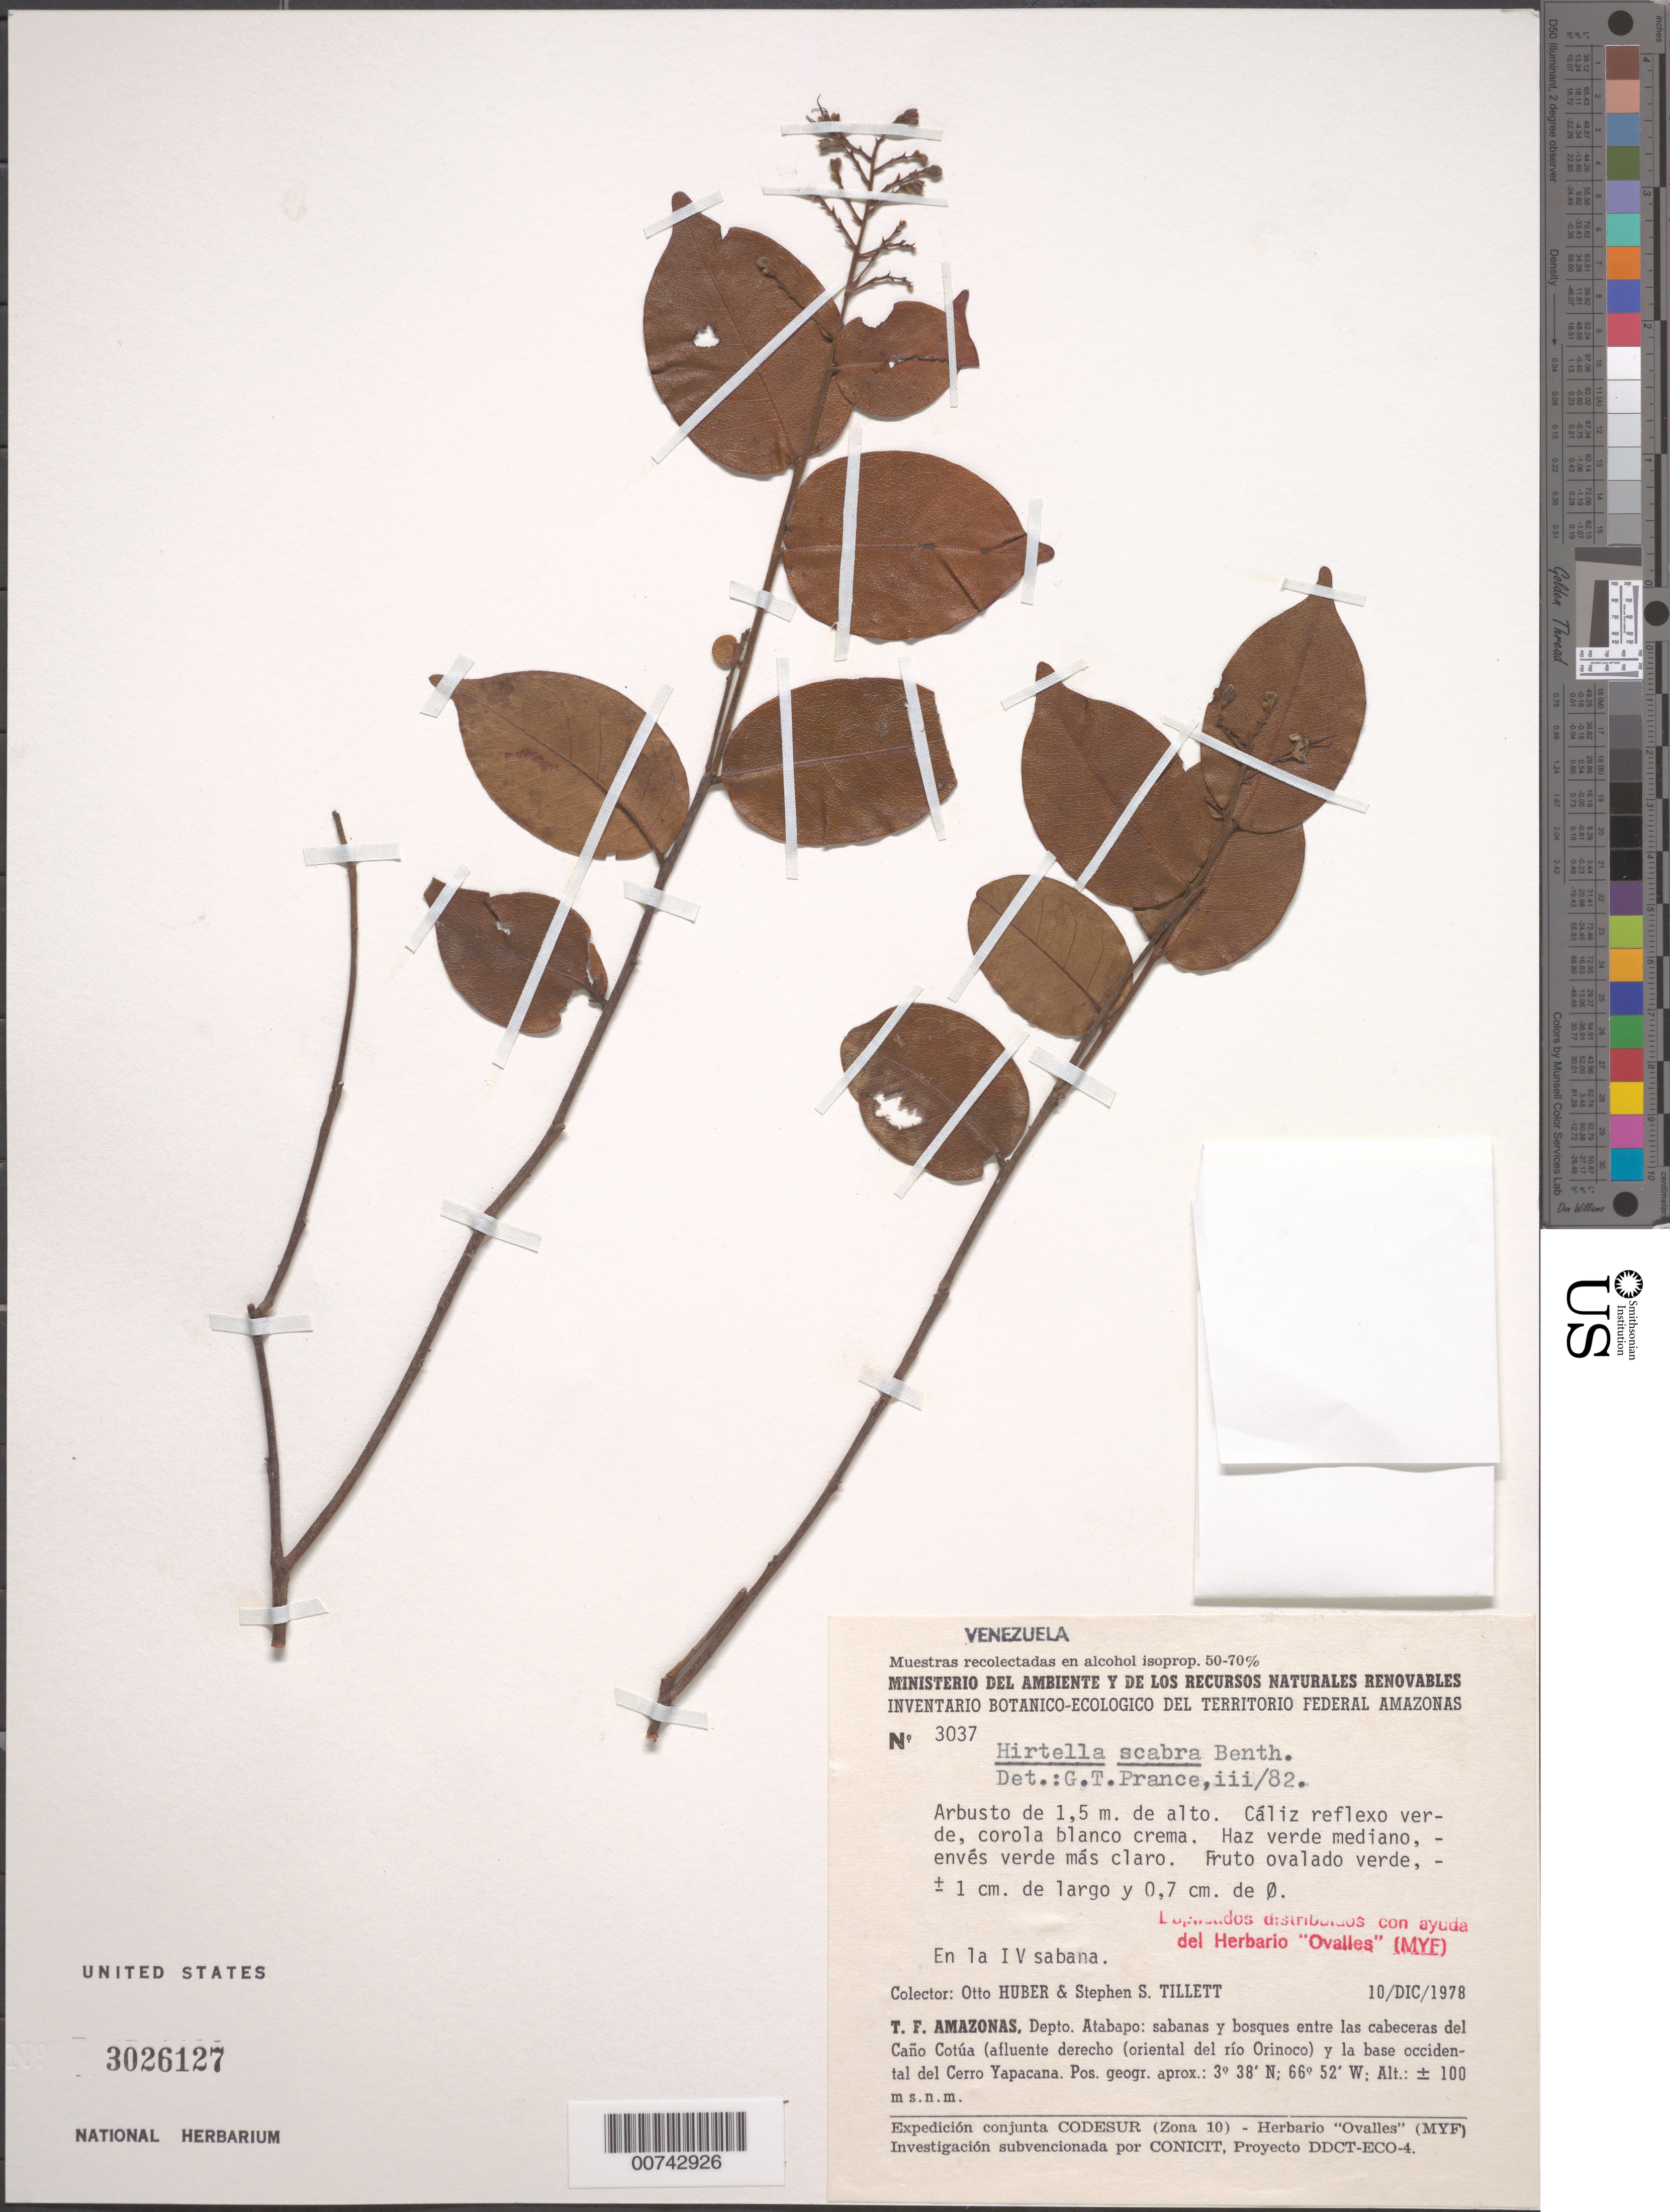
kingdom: Plantae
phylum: Tracheophyta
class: Magnoliopsida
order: Malpighiales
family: Chrysobalanaceae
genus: Hirtella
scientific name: Hirtella scabra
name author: Benth.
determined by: Prance, G. T.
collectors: O. Huber & S. S. Tillett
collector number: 3037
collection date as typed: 10-Dec-78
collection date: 1978-12-10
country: Venezuela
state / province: Amazonas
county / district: Atabapo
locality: Caño Cotua cabeceras (afluente derecho oriental del Río Orinoco) a la base O del Cerro Yapacána.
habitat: Sabanas y bosques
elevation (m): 100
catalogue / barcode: US 3026127